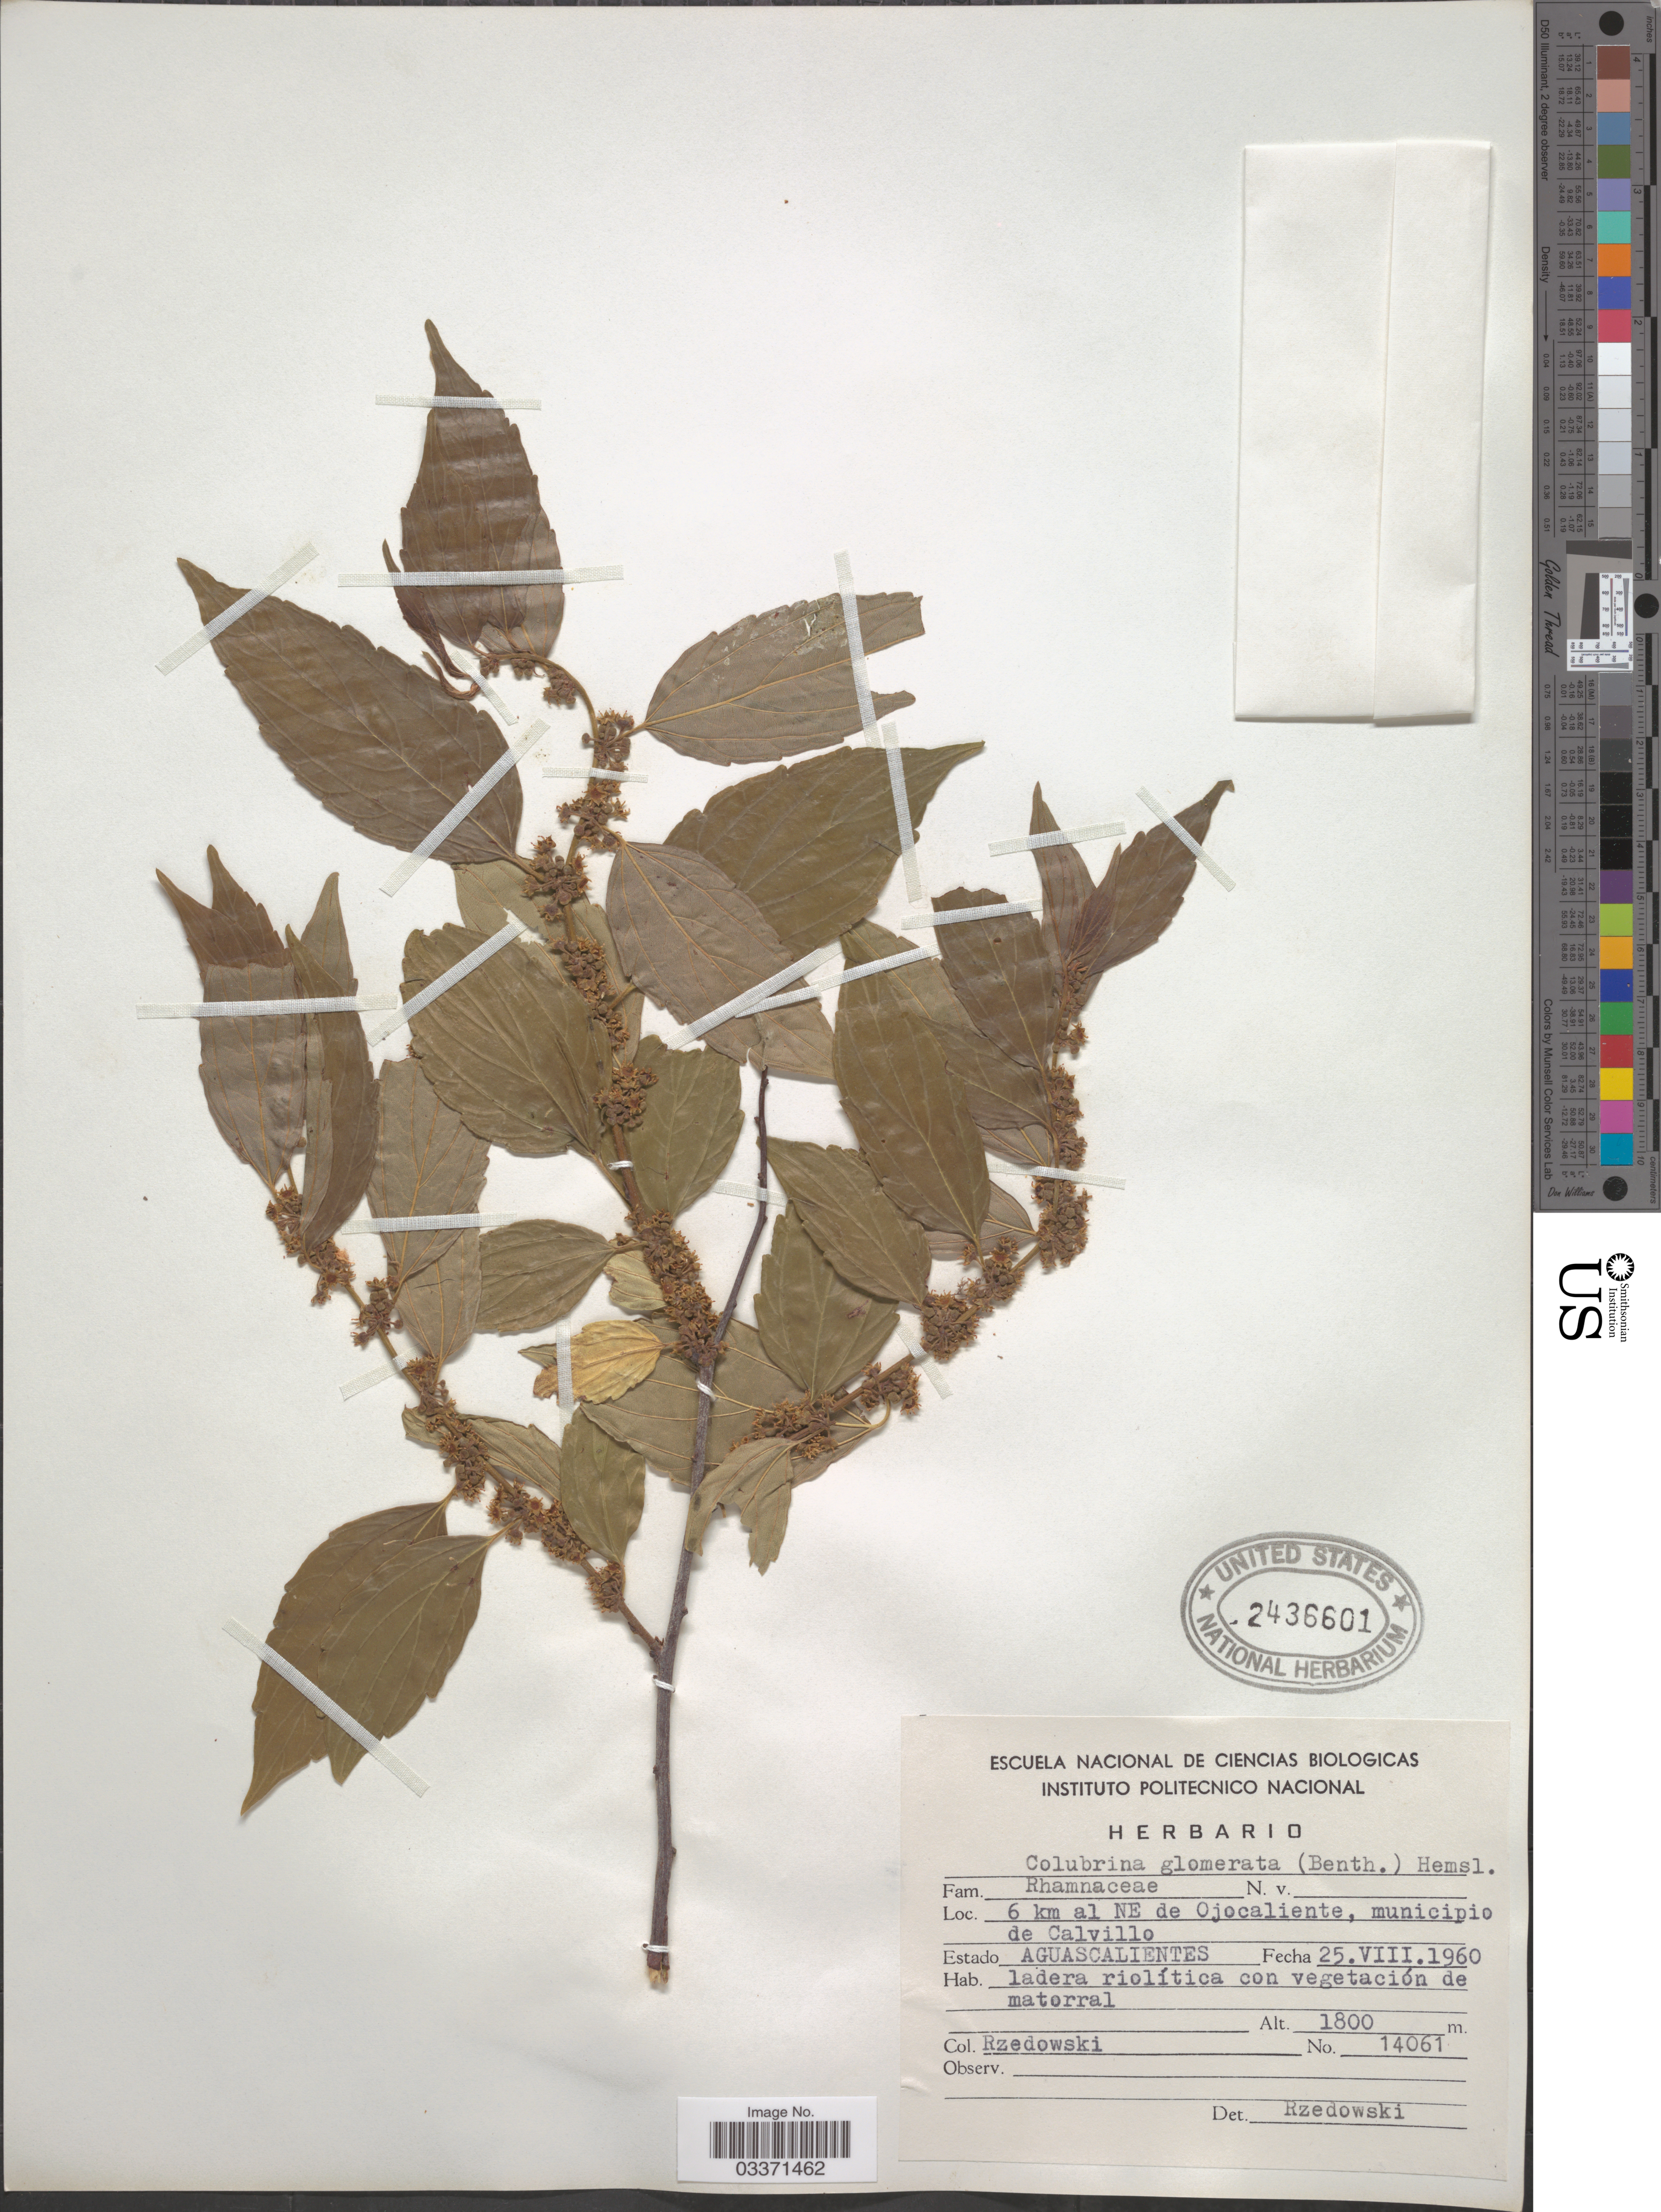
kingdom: Plantae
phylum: Tracheophyta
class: Magnoliopsida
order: Rosales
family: Rhamnaceae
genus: Colubrina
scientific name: Colubrina glabra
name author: S. Watson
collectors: Rzedowski, --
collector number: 14061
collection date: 1960-08-25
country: Mexico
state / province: Aguascalientes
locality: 6 km al NE de Ojocaliente, municipio de Calvillo.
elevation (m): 1800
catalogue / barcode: US 2436601